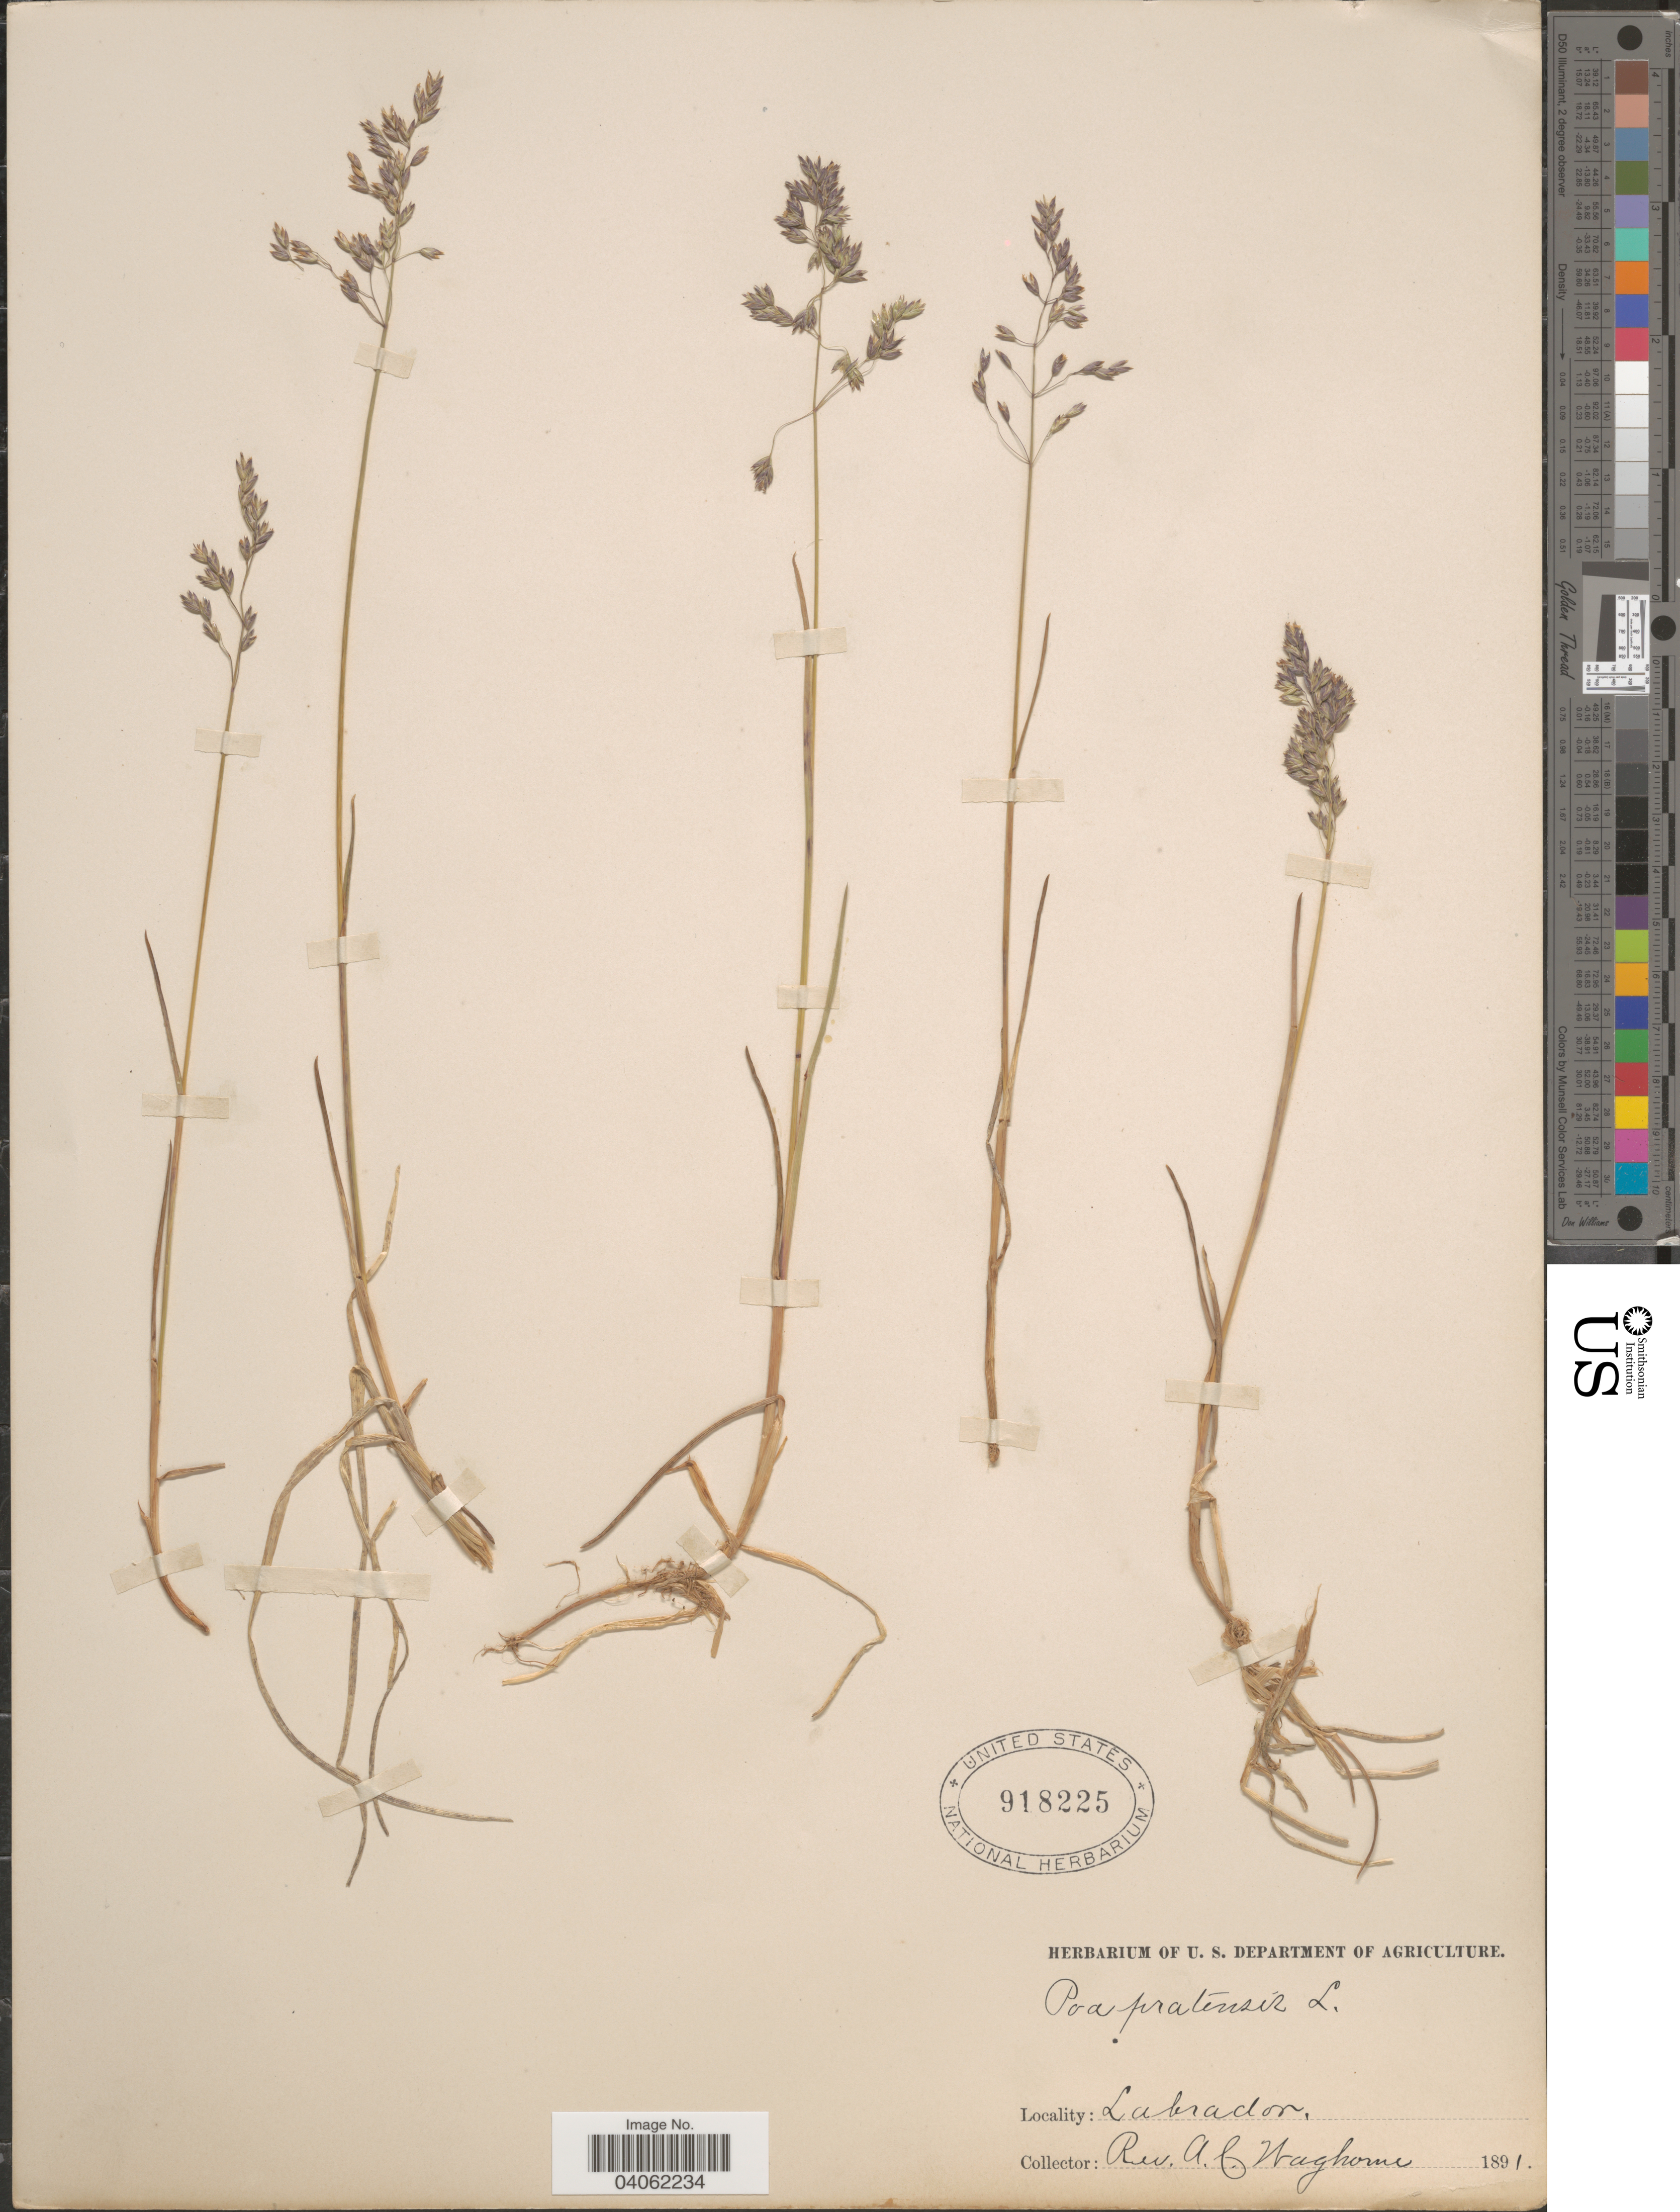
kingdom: Plantae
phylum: Tracheophyta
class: Liliopsida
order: Poales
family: Poaceae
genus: Poa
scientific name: Poa pratensis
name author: L.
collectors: A. Waghorne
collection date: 1891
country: Canada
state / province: Newfoundland and Labrador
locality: Labrador.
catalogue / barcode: US 918225